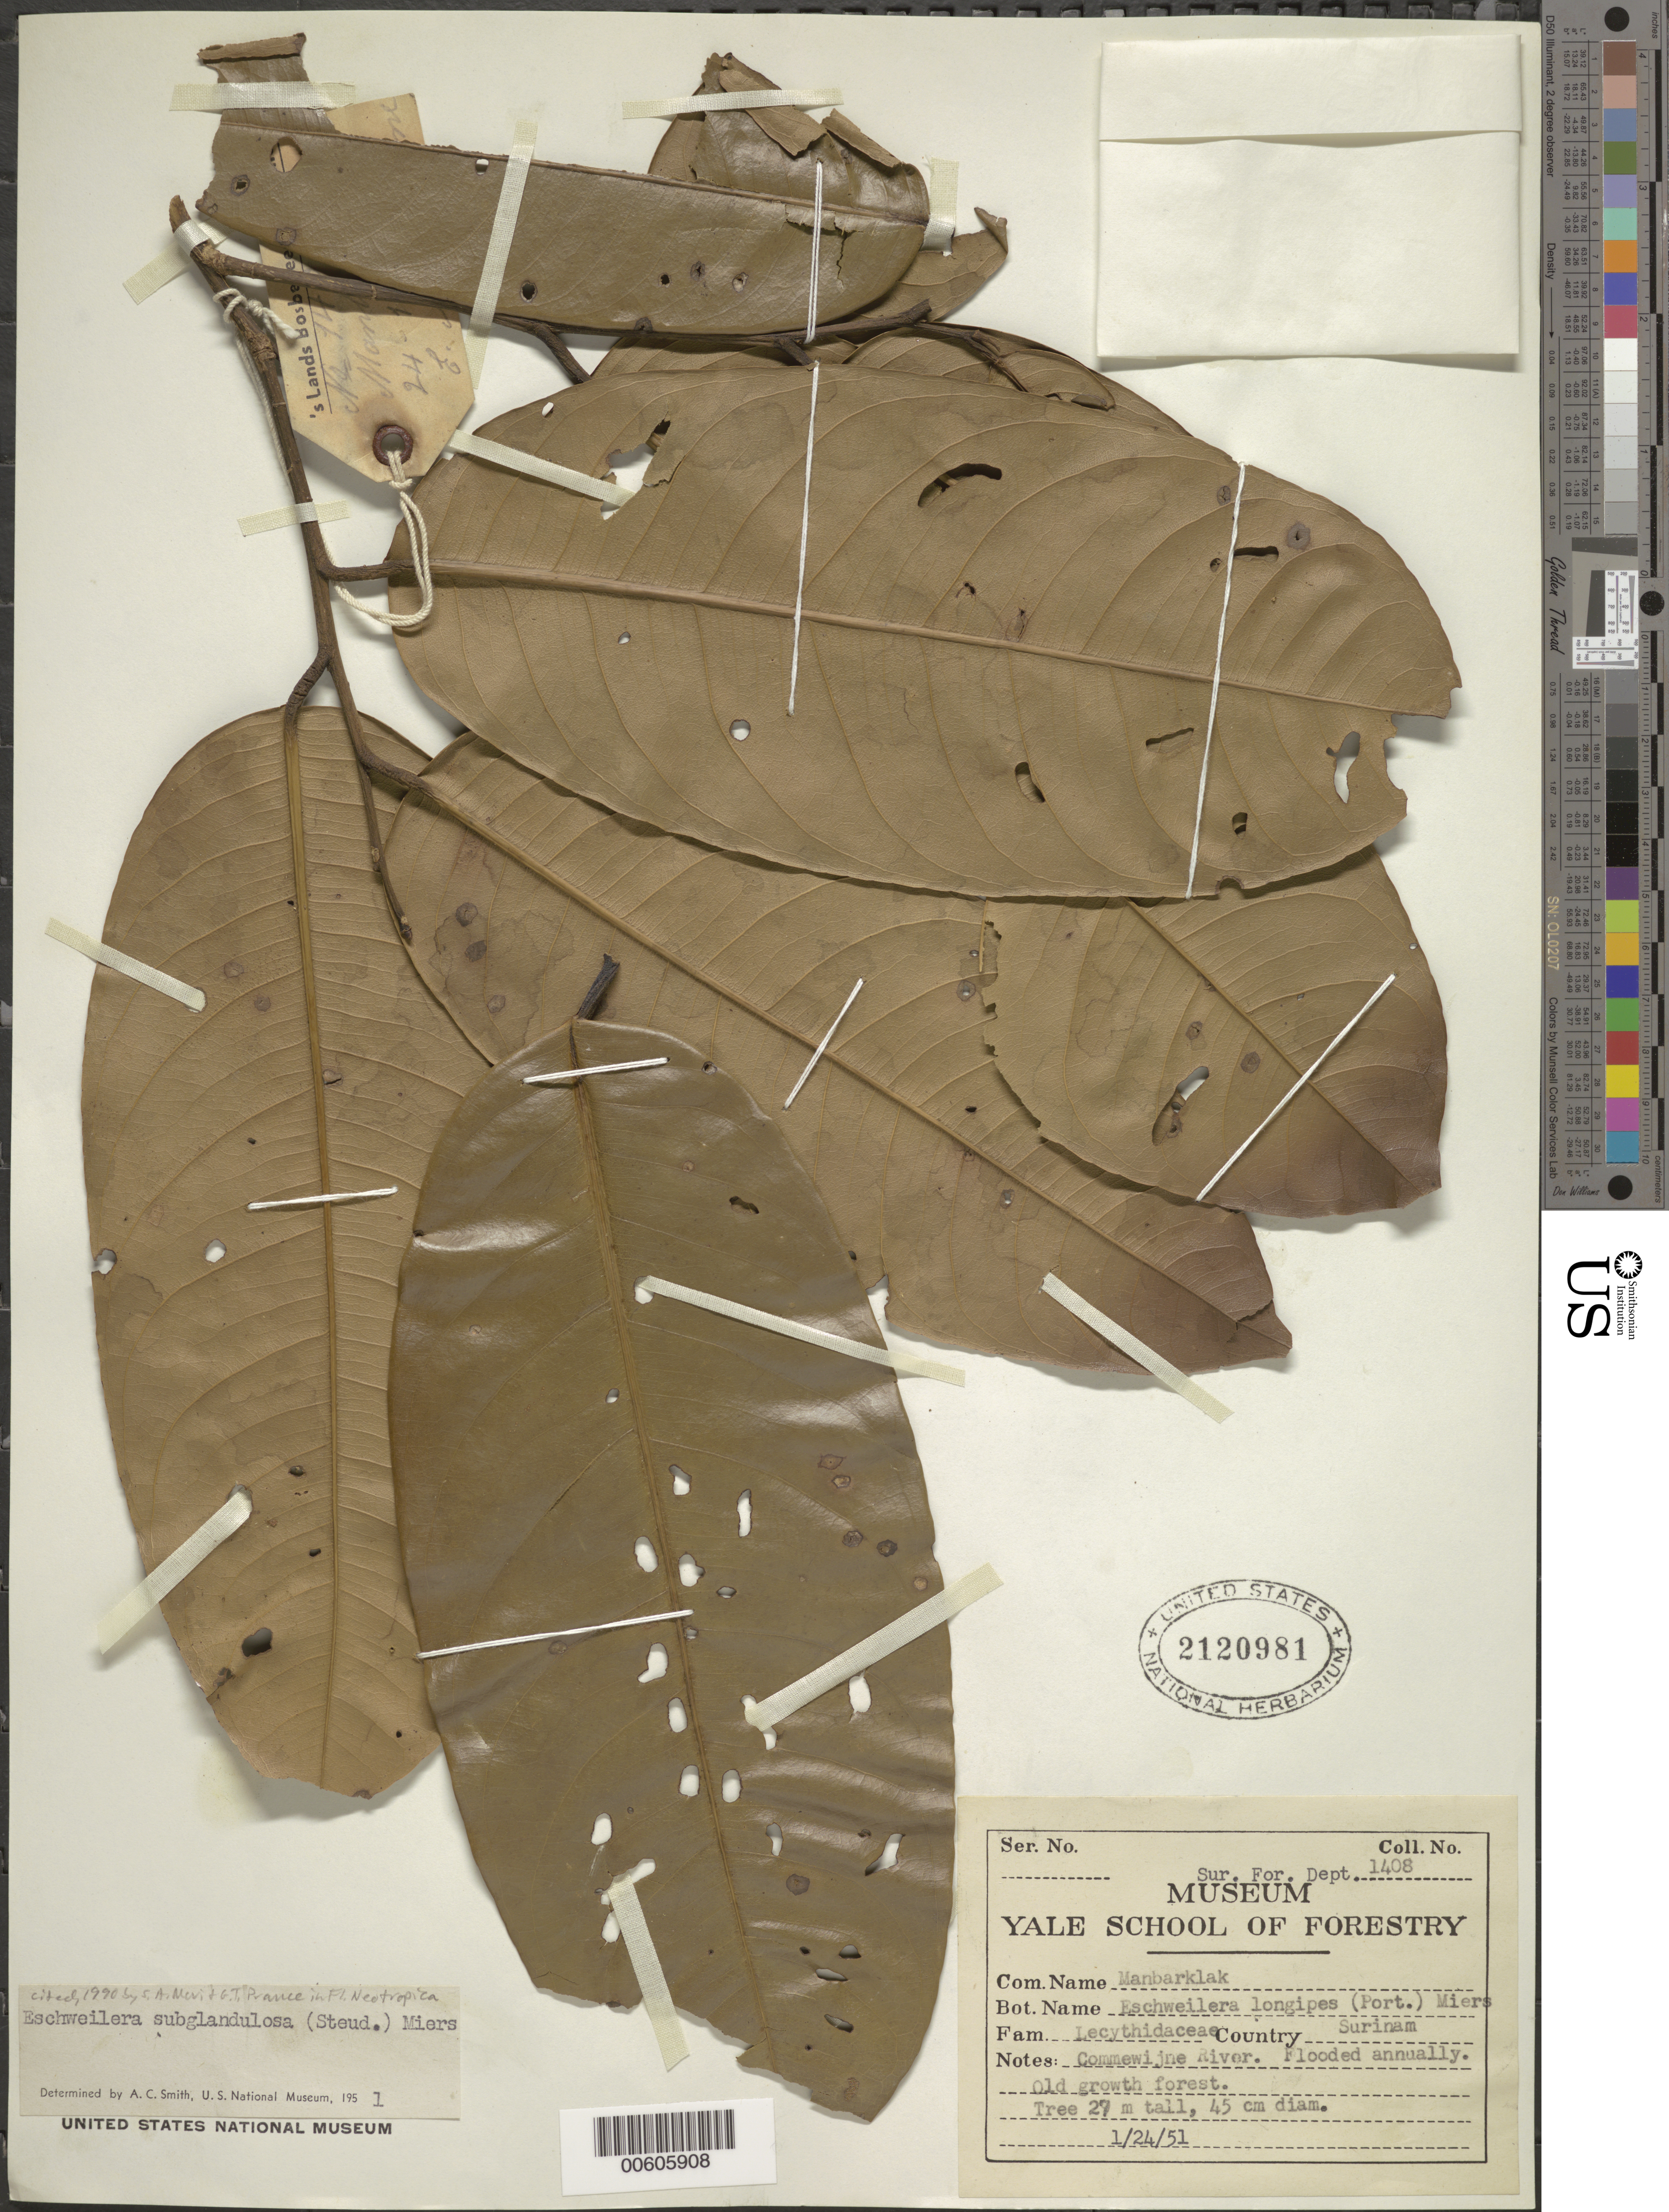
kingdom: Plantae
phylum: Tracheophyta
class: Magnoliopsida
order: Ericales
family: Lecythidaceae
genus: Eschweilera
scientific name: Eschweilera subglandulosa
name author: (Steud. ex Berg) Miers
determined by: Mori, Scott A.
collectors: Forestry Bureau-Surinam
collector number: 1408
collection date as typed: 24-Jan-51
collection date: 1951-01-24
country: Suriname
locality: Commewijne R.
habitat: Old growth forest, flooded annually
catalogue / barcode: US 2120981